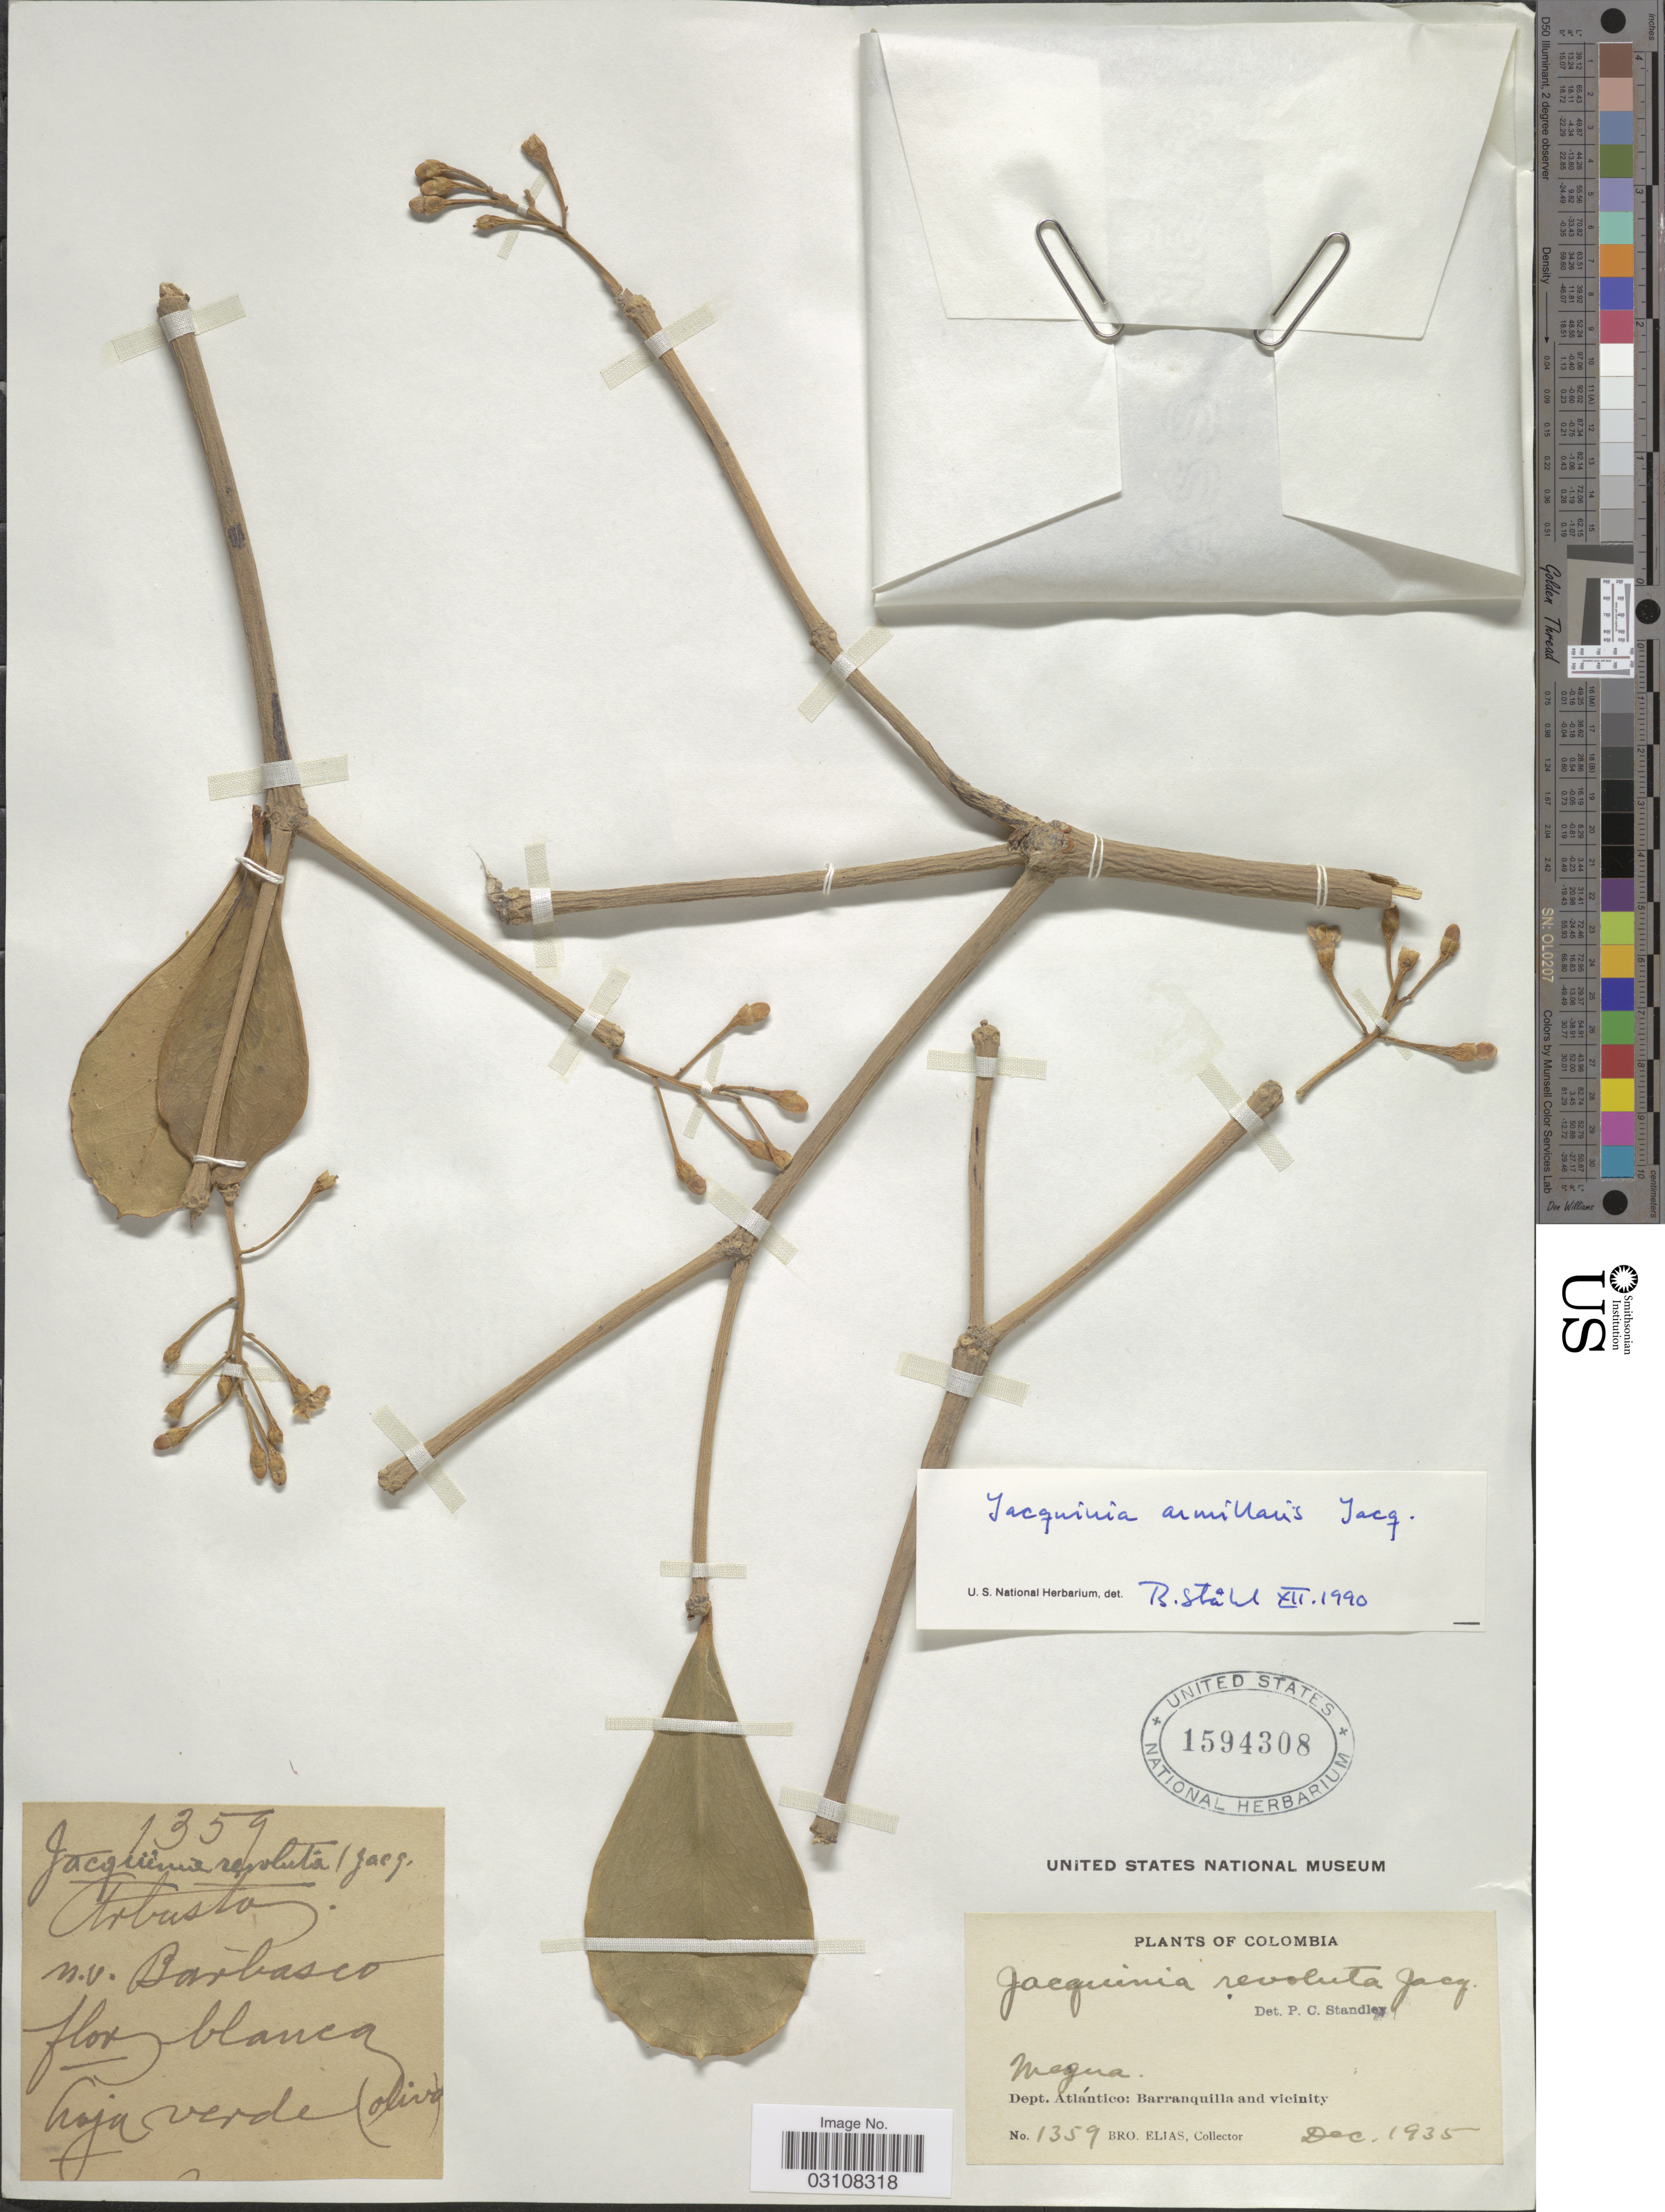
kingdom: Plantae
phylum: Tracheophyta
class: Magnoliopsida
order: Ericales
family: Primulaceae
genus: Jacquinia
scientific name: Jacquinia armillaris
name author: Jacq.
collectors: Bro. Elias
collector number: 1359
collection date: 1935-12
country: Colombia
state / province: Atlántico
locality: Magua. Dept. Atlántico: Barranquilla and vicinity.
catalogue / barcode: US 1594308